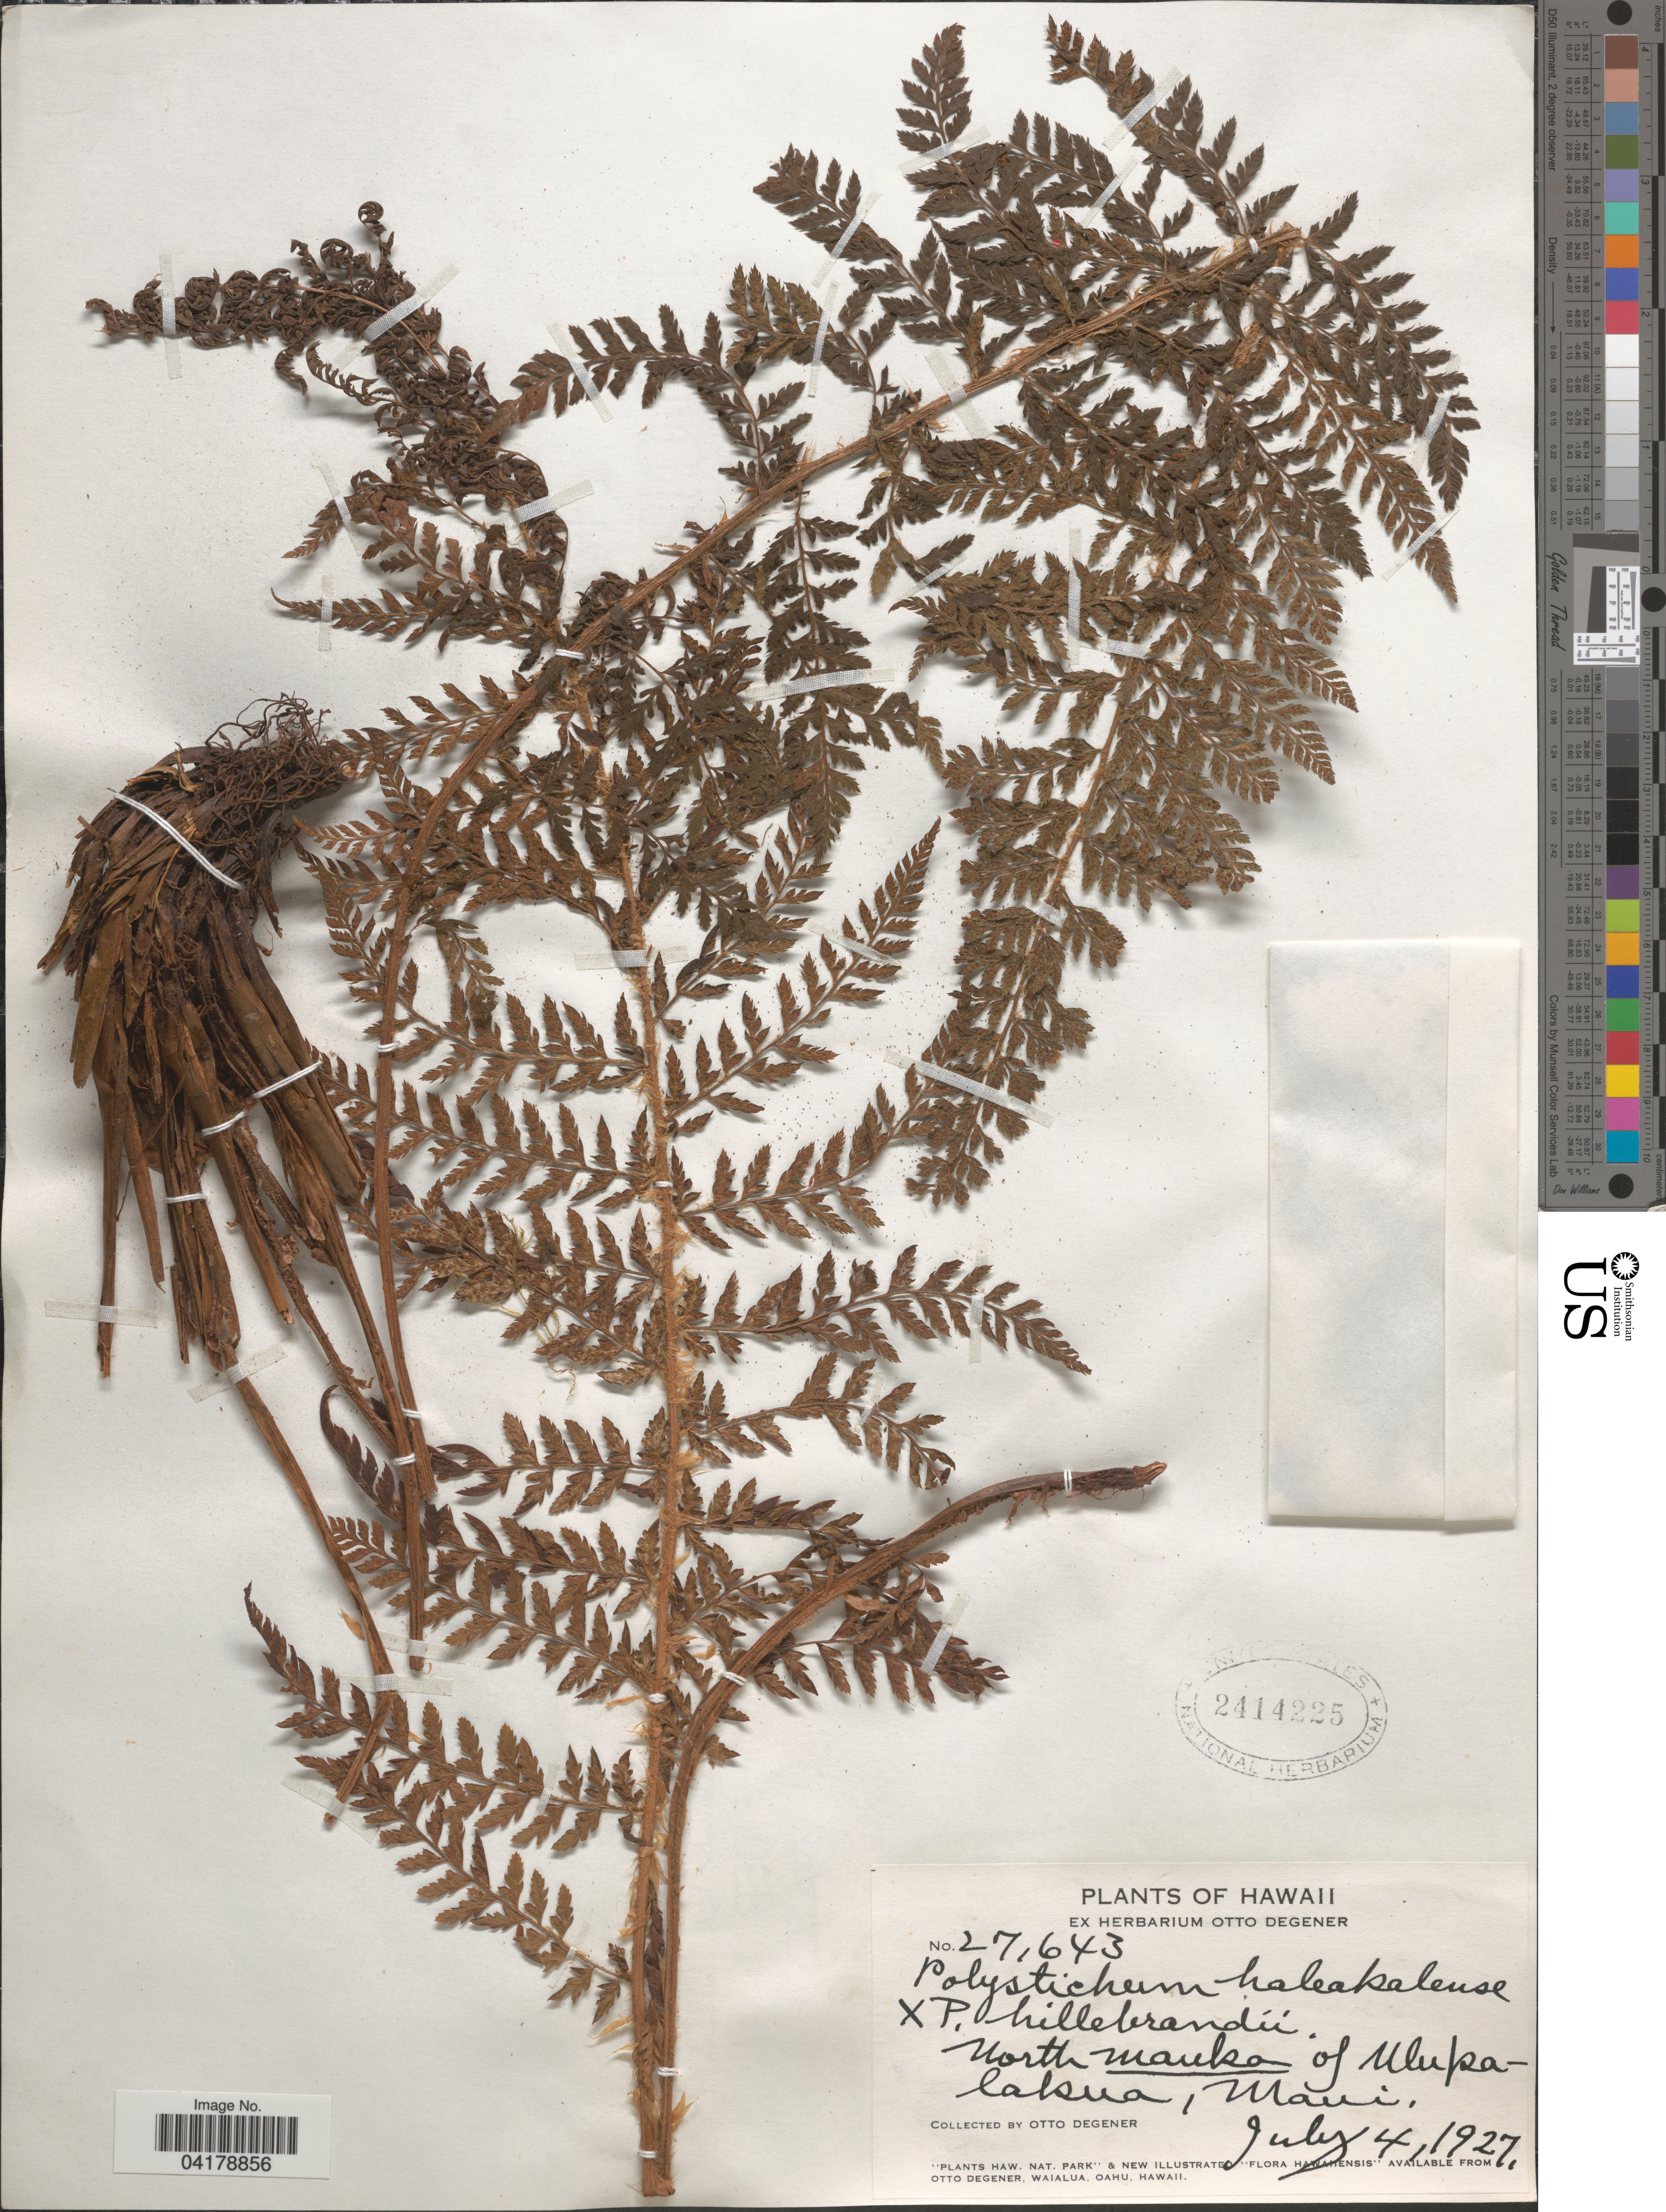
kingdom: Plantae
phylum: Tracheophyta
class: Polypodiopsida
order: Polypodiales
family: Dryopteridaceae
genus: Polystichum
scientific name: Polystichum haleakalense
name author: Brack. in Wilkes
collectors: O. Degener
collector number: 27643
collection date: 1927-07-04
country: United States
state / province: Hawaii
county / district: Maui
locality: North Mauka of Ulupalakua, Maui.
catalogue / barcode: US 2414225